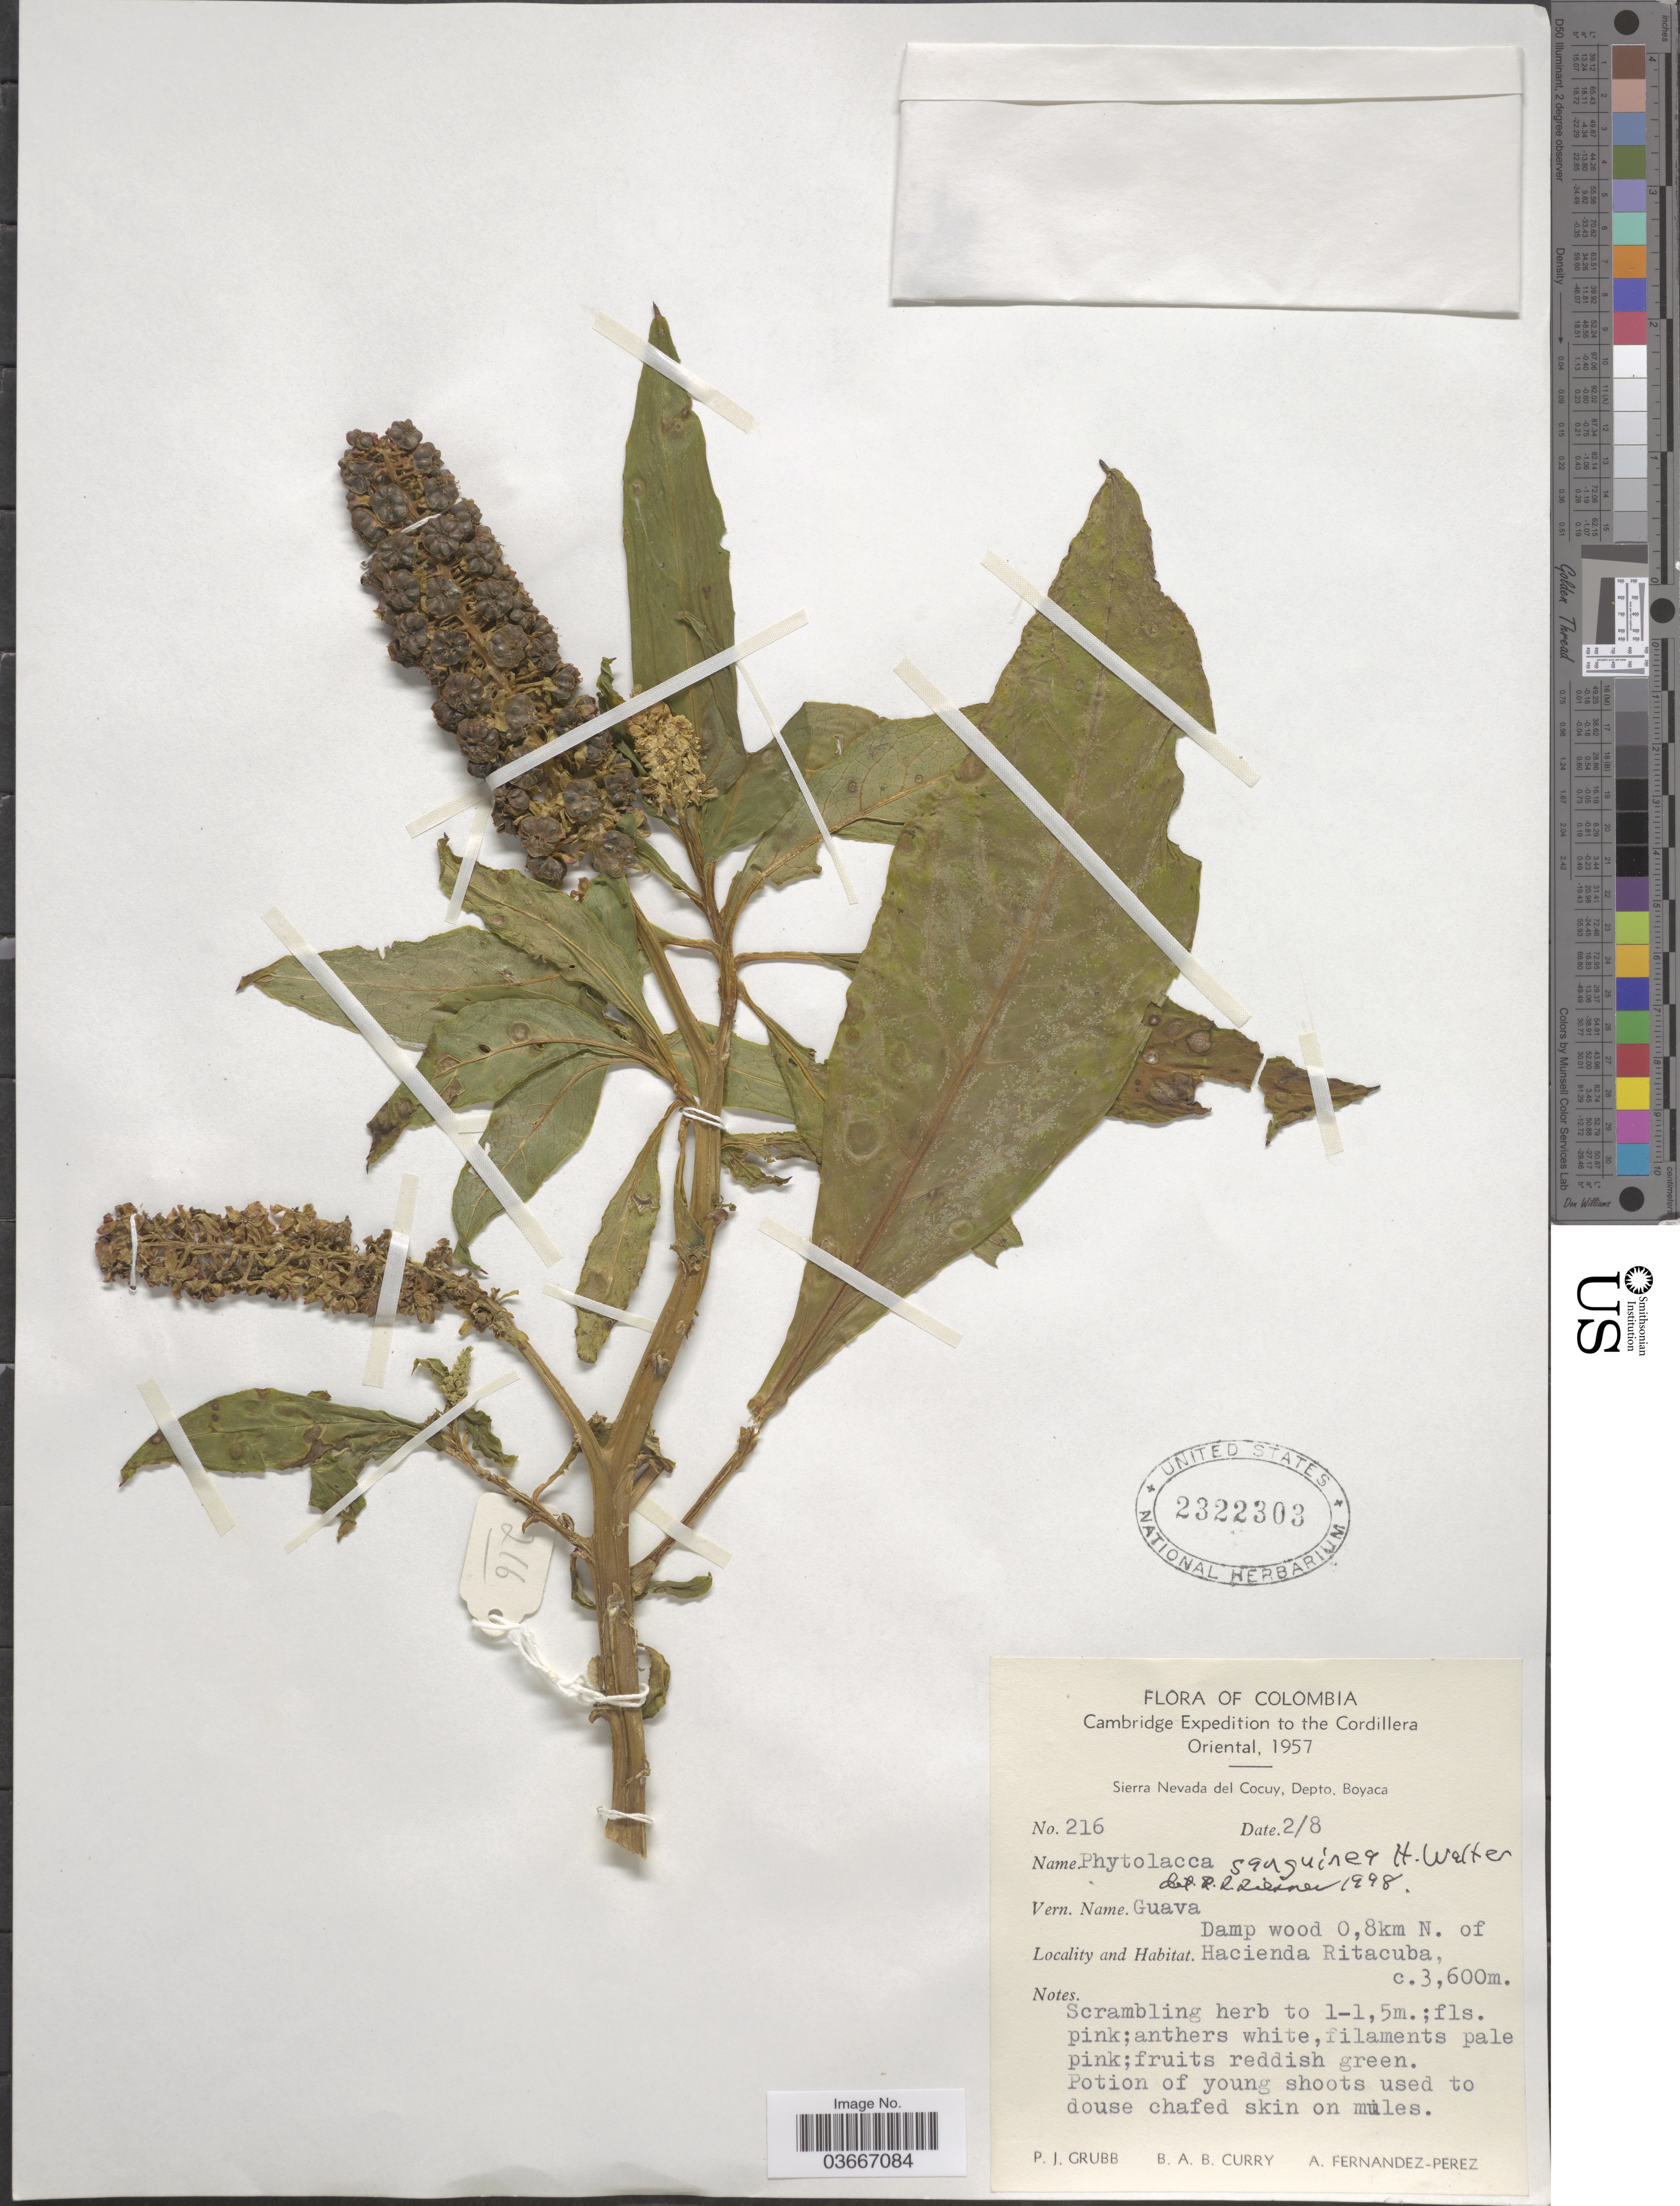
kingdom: Plantae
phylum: Tracheophyta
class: Magnoliopsida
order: Caryophyllales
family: Phytolaccaceae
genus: Phytolacca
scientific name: Phytolacca sanguinea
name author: H. Walter in Engl.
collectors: P. J. Grubb, B. Curry & A. Fernández-Pérez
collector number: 216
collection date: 1957-08-02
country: Colombia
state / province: Boyacá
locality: Cordillera Oriental. Sierra Nevada del Cocuy, Depto. Boyaca. Damp wood 0.8km N. of Hacienda Ritacuba.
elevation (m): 3600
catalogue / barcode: US 2322303